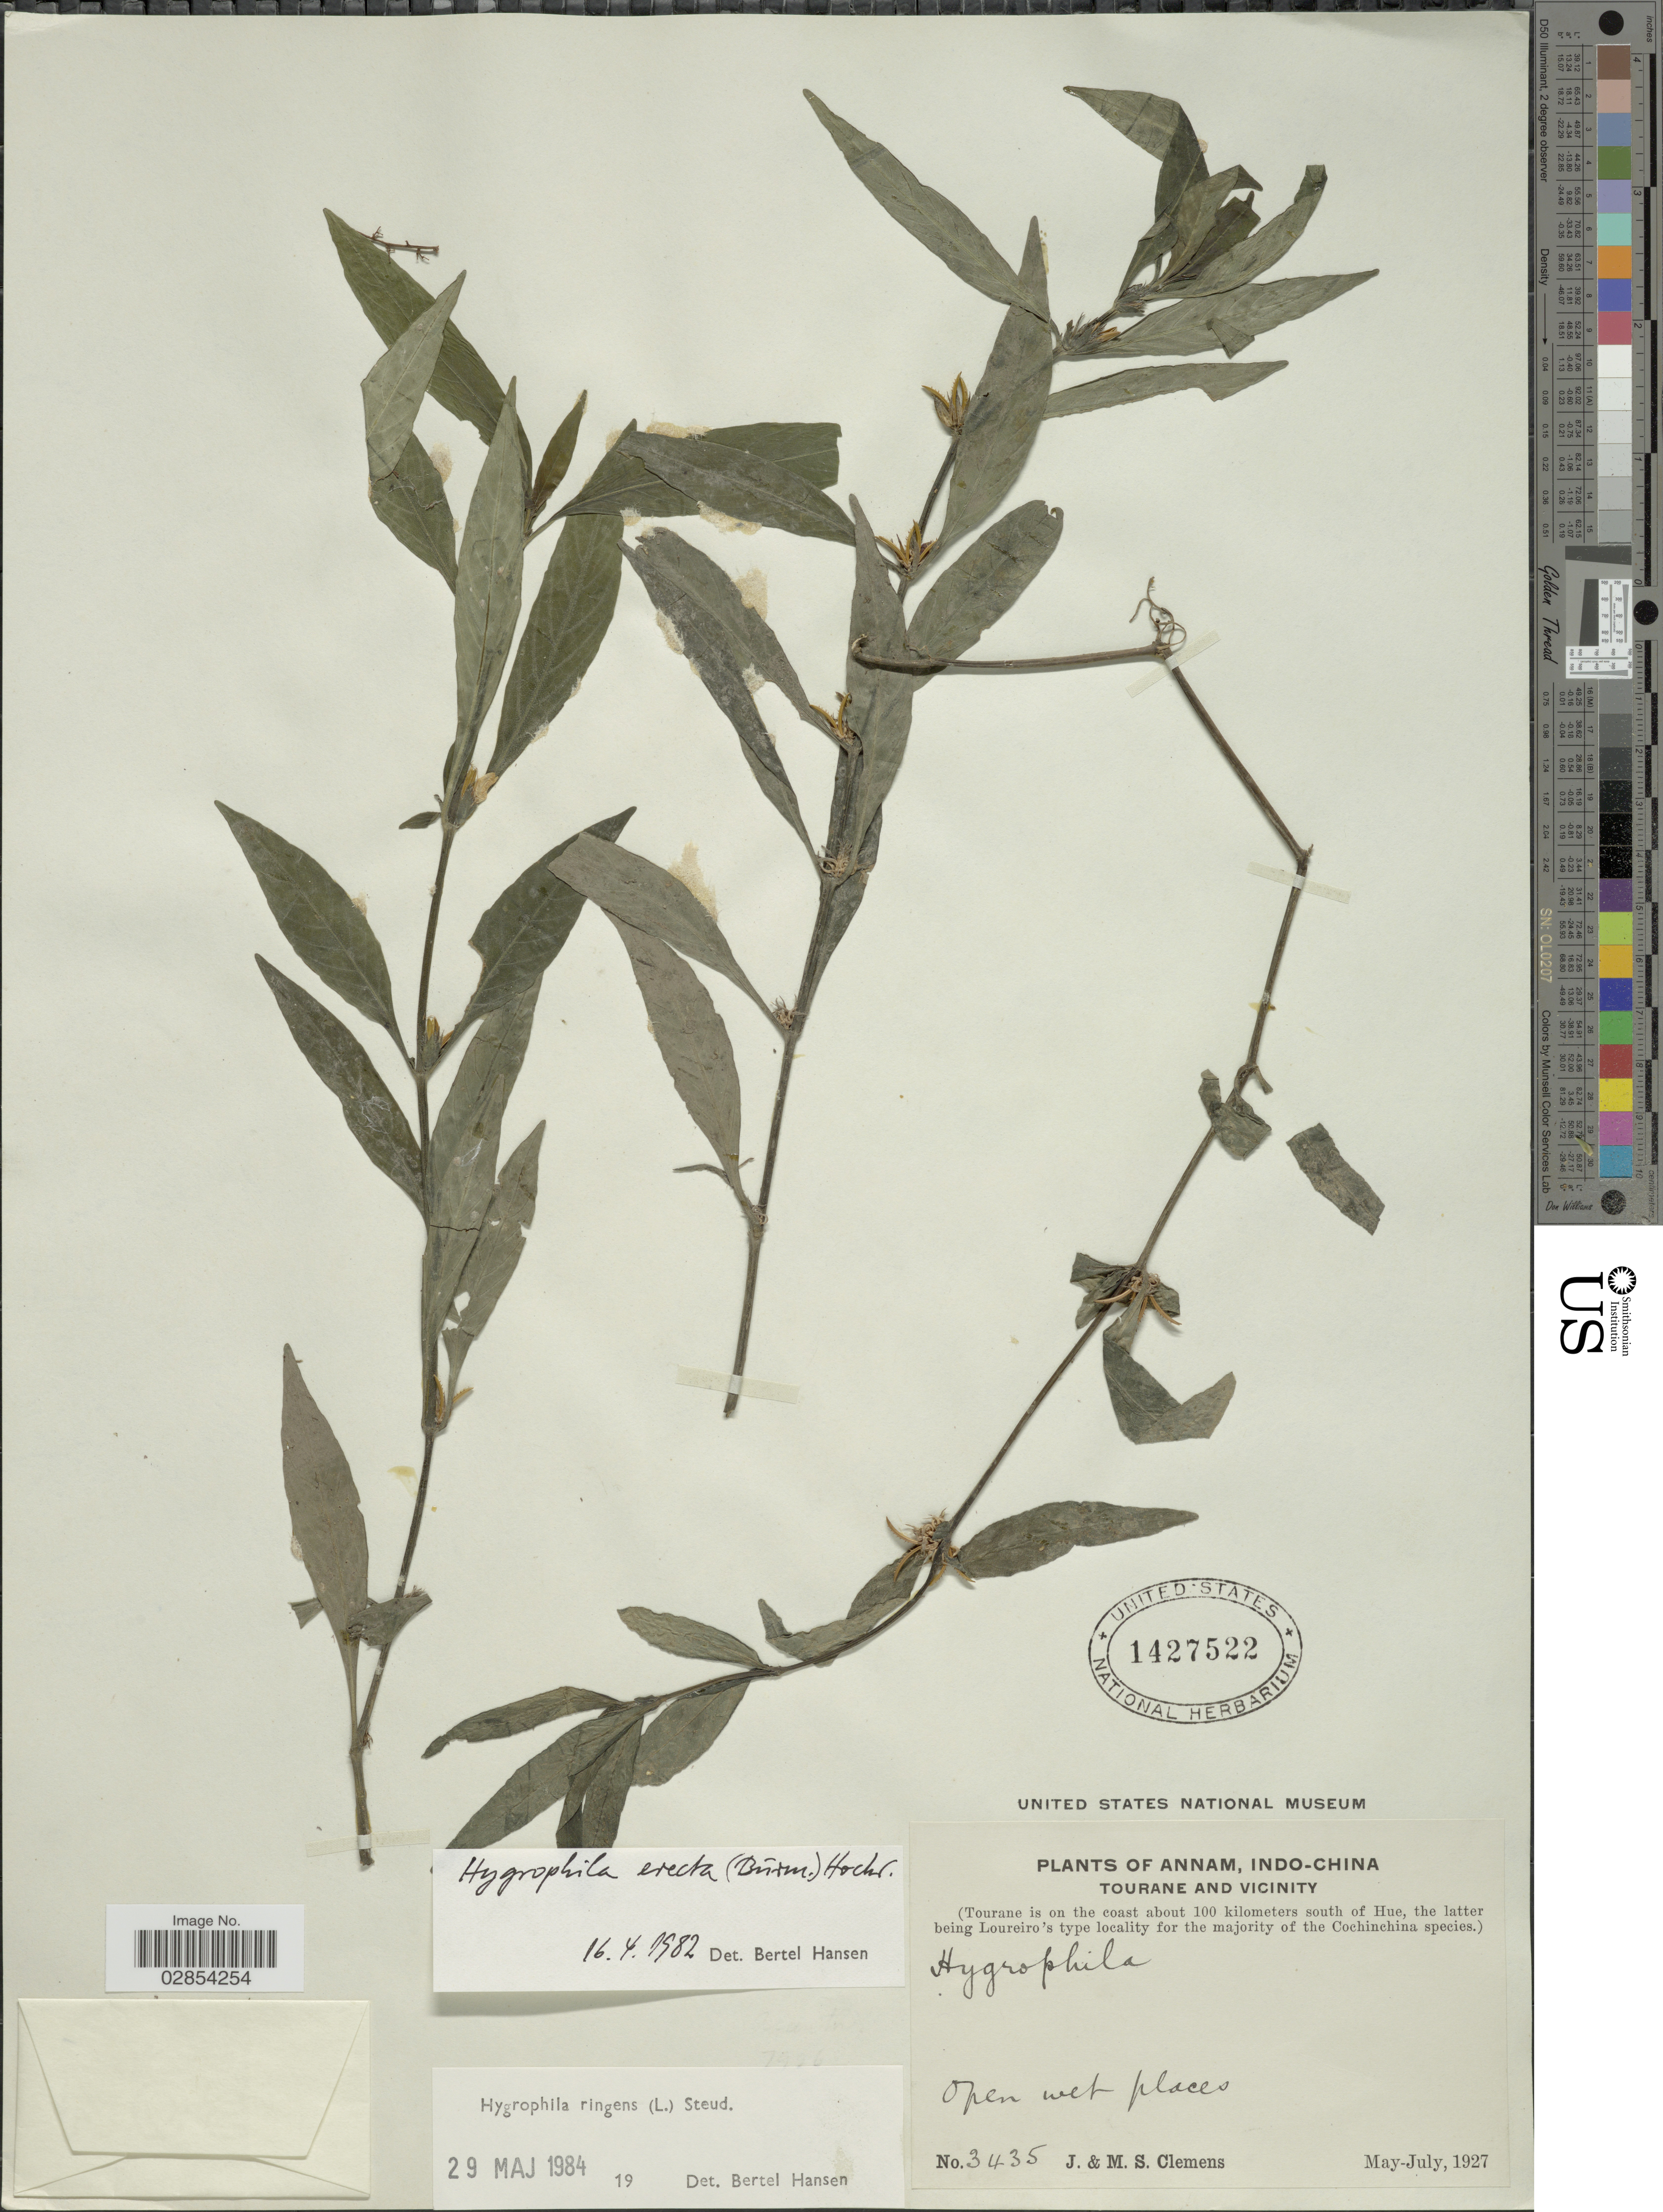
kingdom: Plantae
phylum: Tracheophyta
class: Magnoliopsida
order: Lamiales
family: Acanthaceae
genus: Hygrophila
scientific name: Hygrophila ringens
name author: (L.) R. Br. ex Steud.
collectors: J. Clemens & M. S. Clemens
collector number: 3435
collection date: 1927-05/1927-07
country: Vietnam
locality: Annam, Indo-China. Tourane and vicinity. (Tourane is on the coast about 100 kilometers south of Hue.).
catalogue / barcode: US 1427522